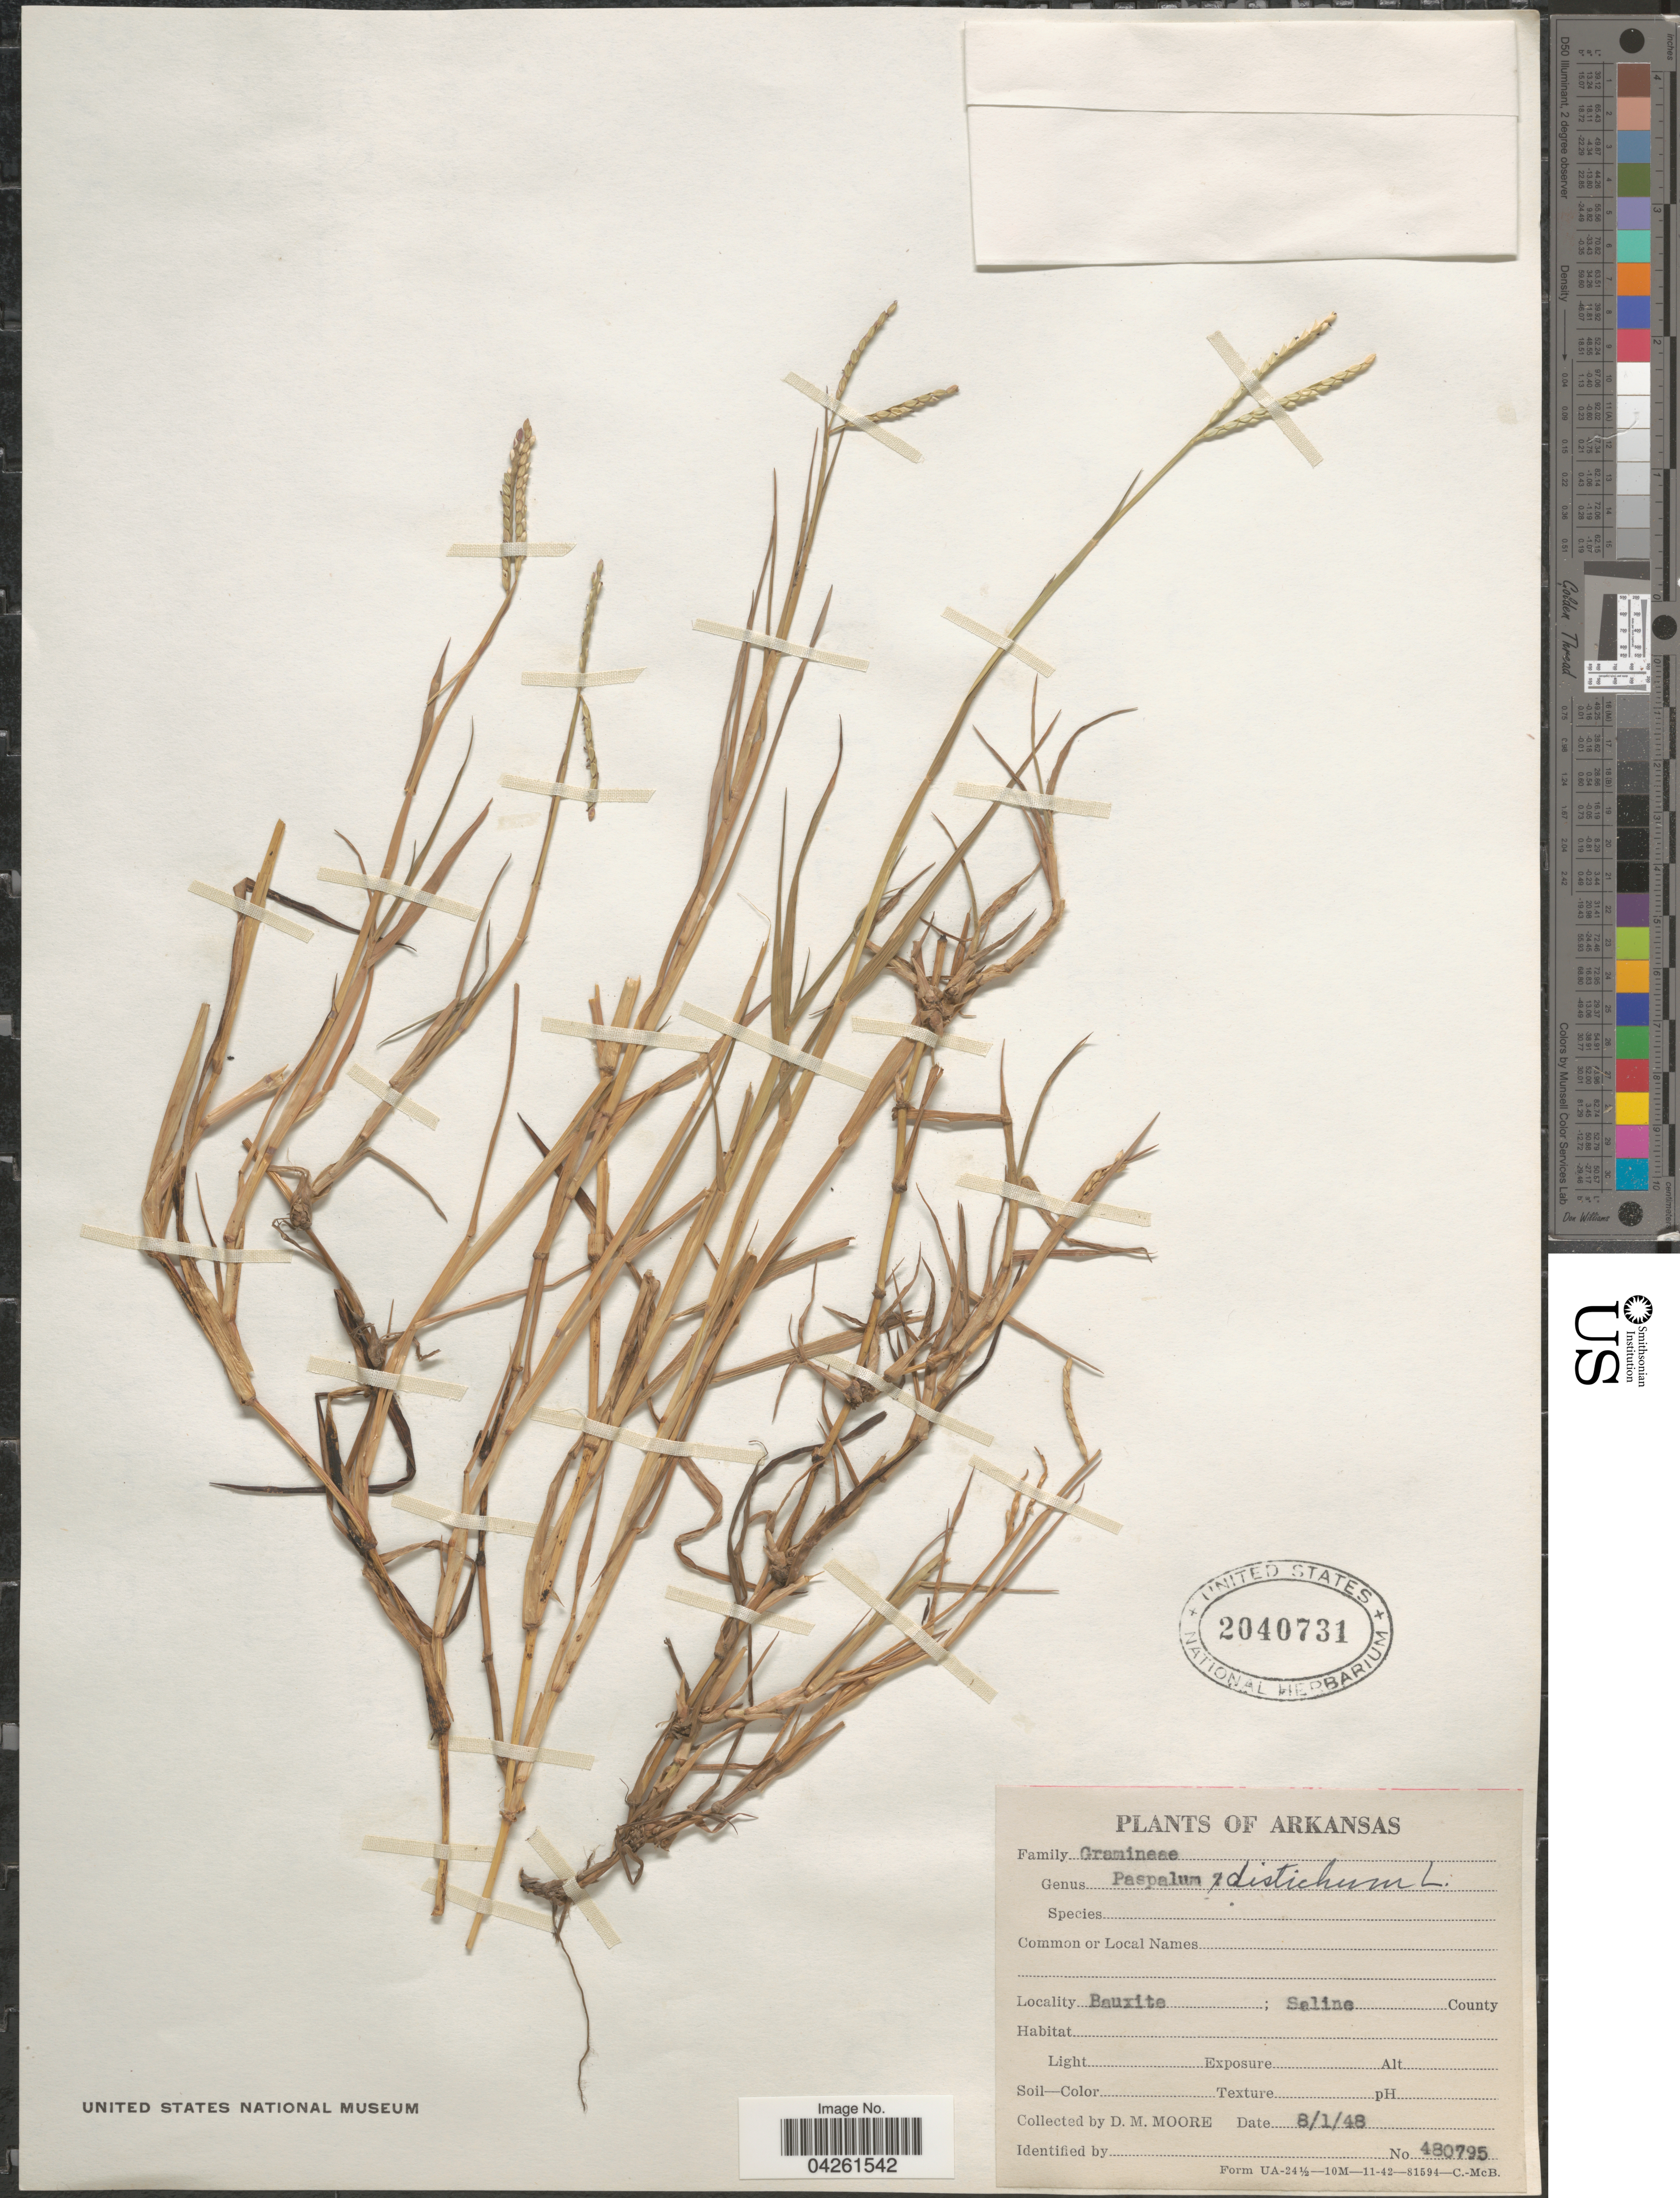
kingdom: Plantae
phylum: Tracheophyta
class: Liliopsida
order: Poales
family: Poaceae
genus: Paspalum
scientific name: Paspalum distichum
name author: L.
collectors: D. Moore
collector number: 480795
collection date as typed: Transcribed d/m/y: 1/8/48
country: United States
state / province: Arkansas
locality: Bauxite; Saline County.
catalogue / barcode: US 2040731